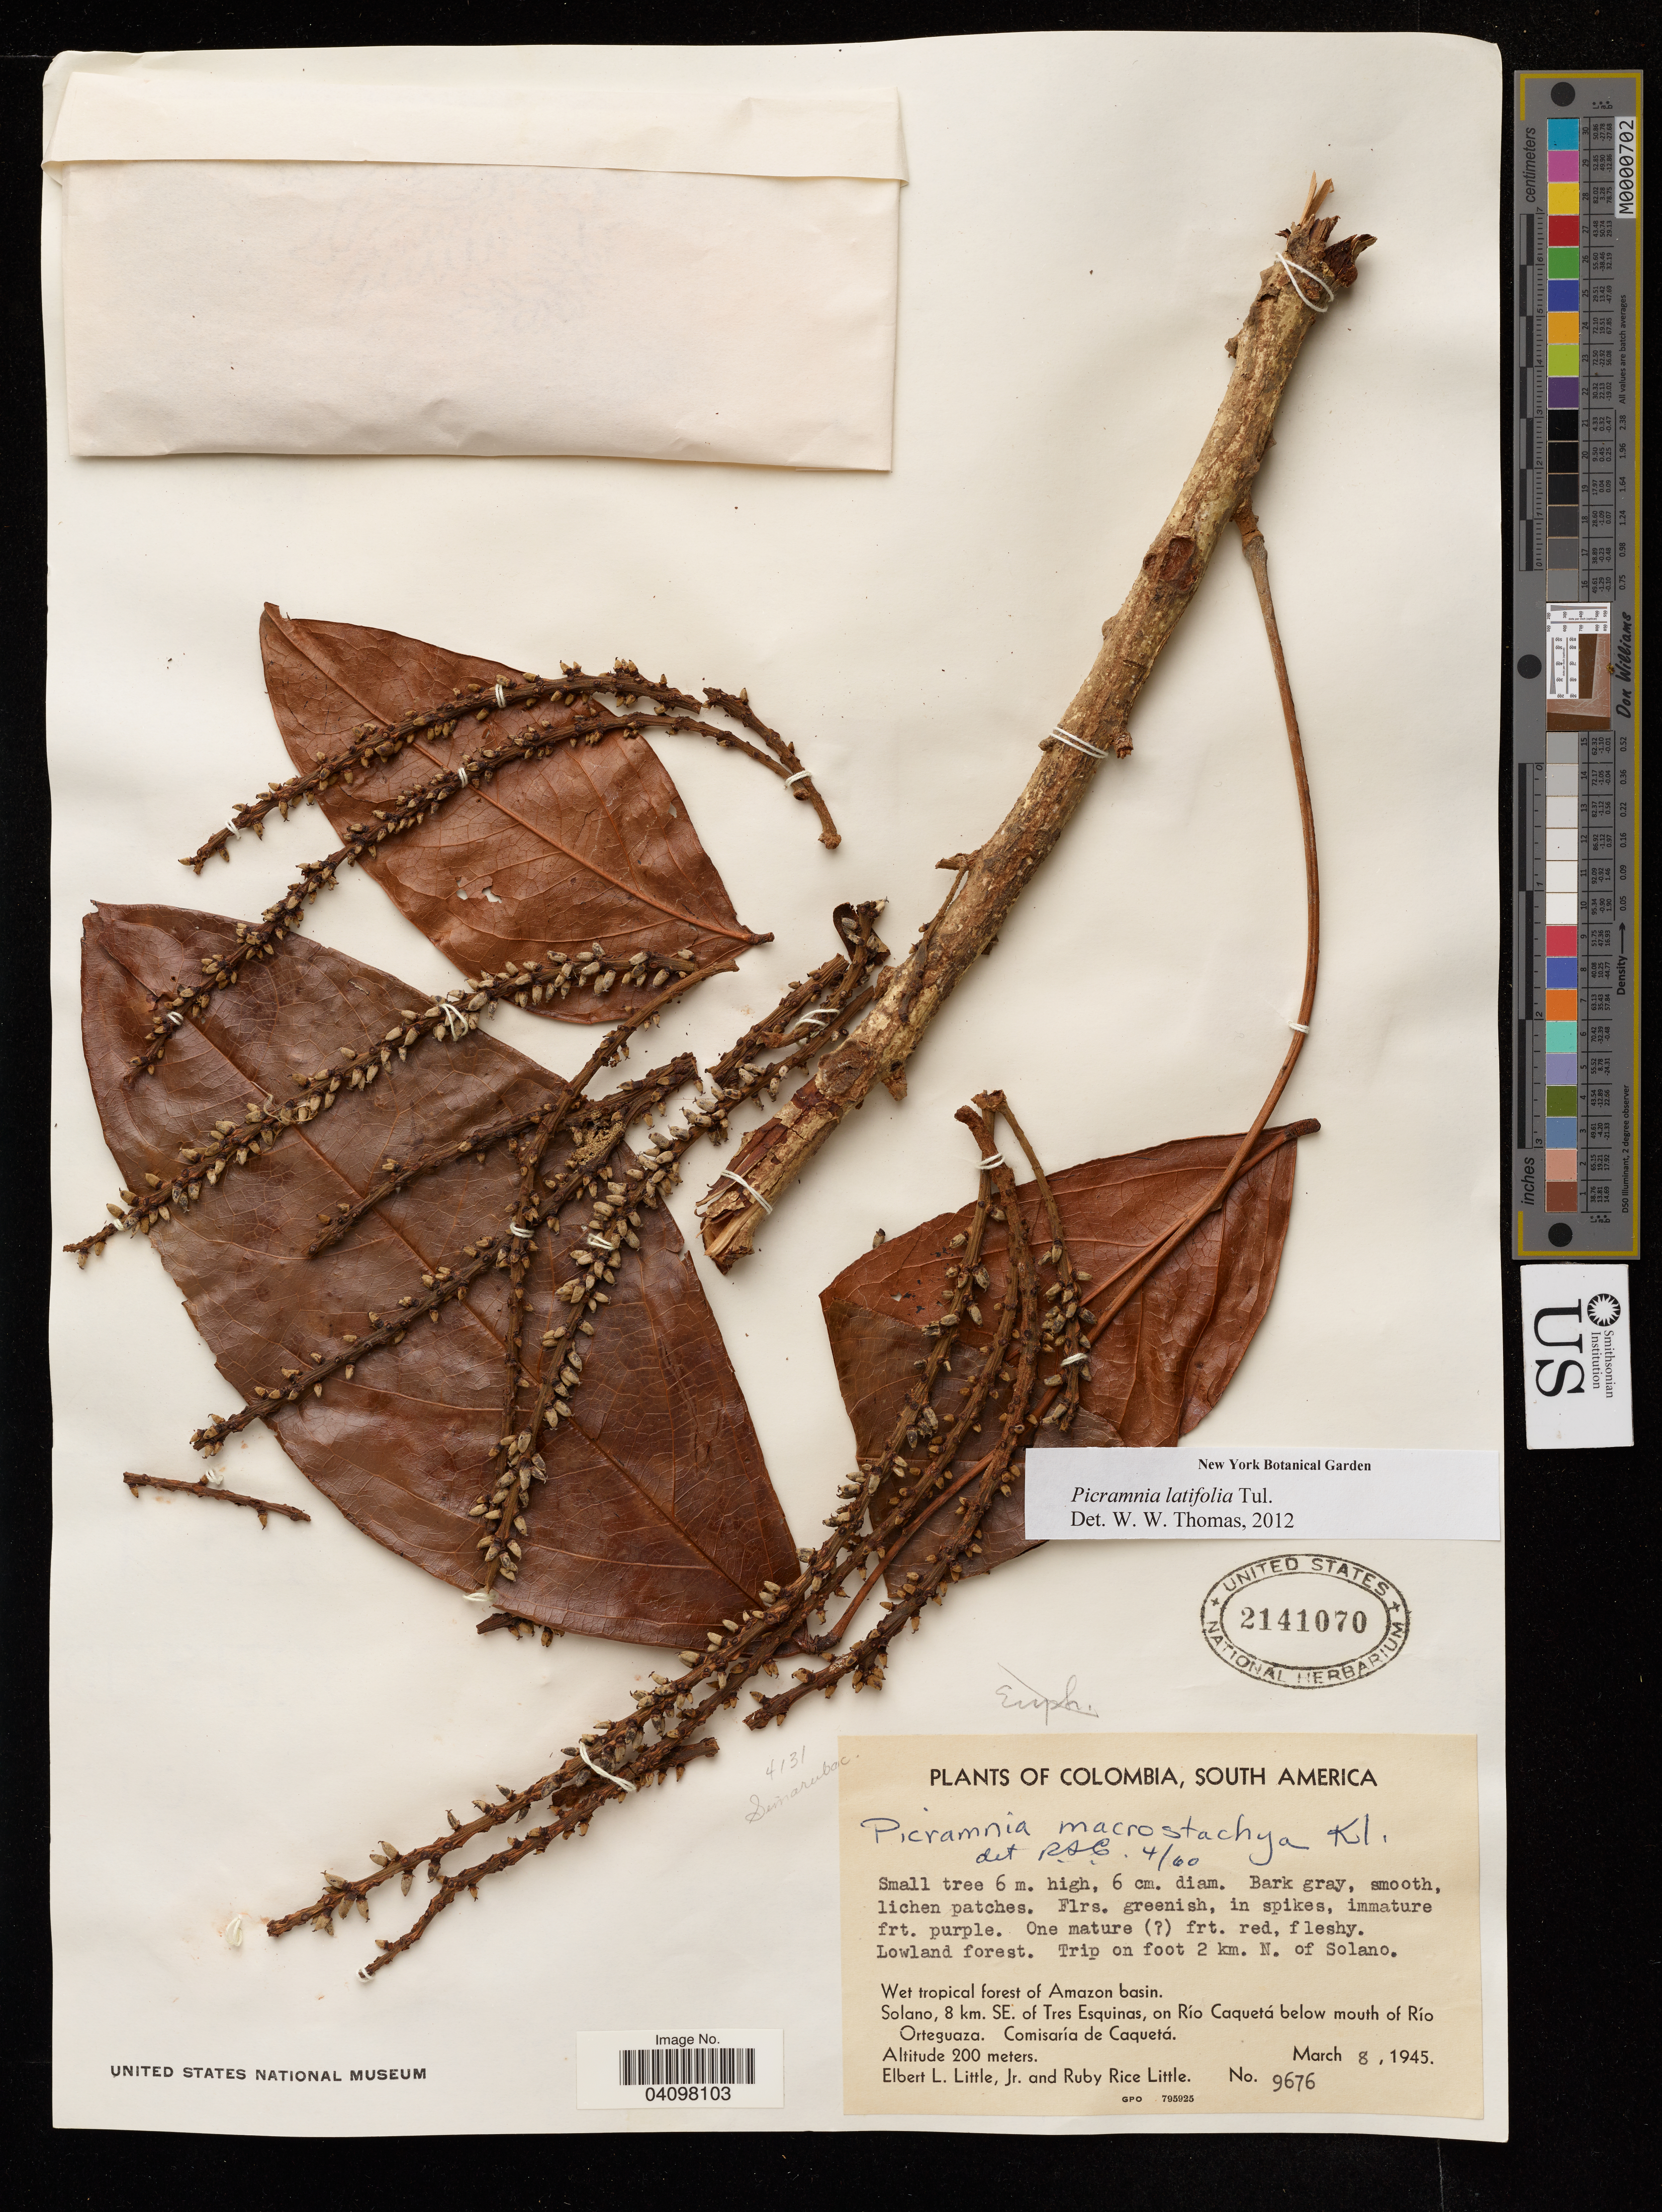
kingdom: Plantae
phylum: Tracheophyta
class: Magnoliopsida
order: Picramniales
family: Picramniaceae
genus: Picramnia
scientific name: Picramnia latifolia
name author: Tul.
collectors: E. L. Little & R. R. Little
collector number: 9676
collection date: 1945-03-08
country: Colombia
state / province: Caquetá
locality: Trip on foot 2 km. N. of Solano. Wet tropical forest of Amazon basin. Solano, 8 km. SE. of Tres Esquinas, on Rio Caquetá below mouth of Rio Orteguaza. Comisaría de Caquetá.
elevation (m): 200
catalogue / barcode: US 2141070